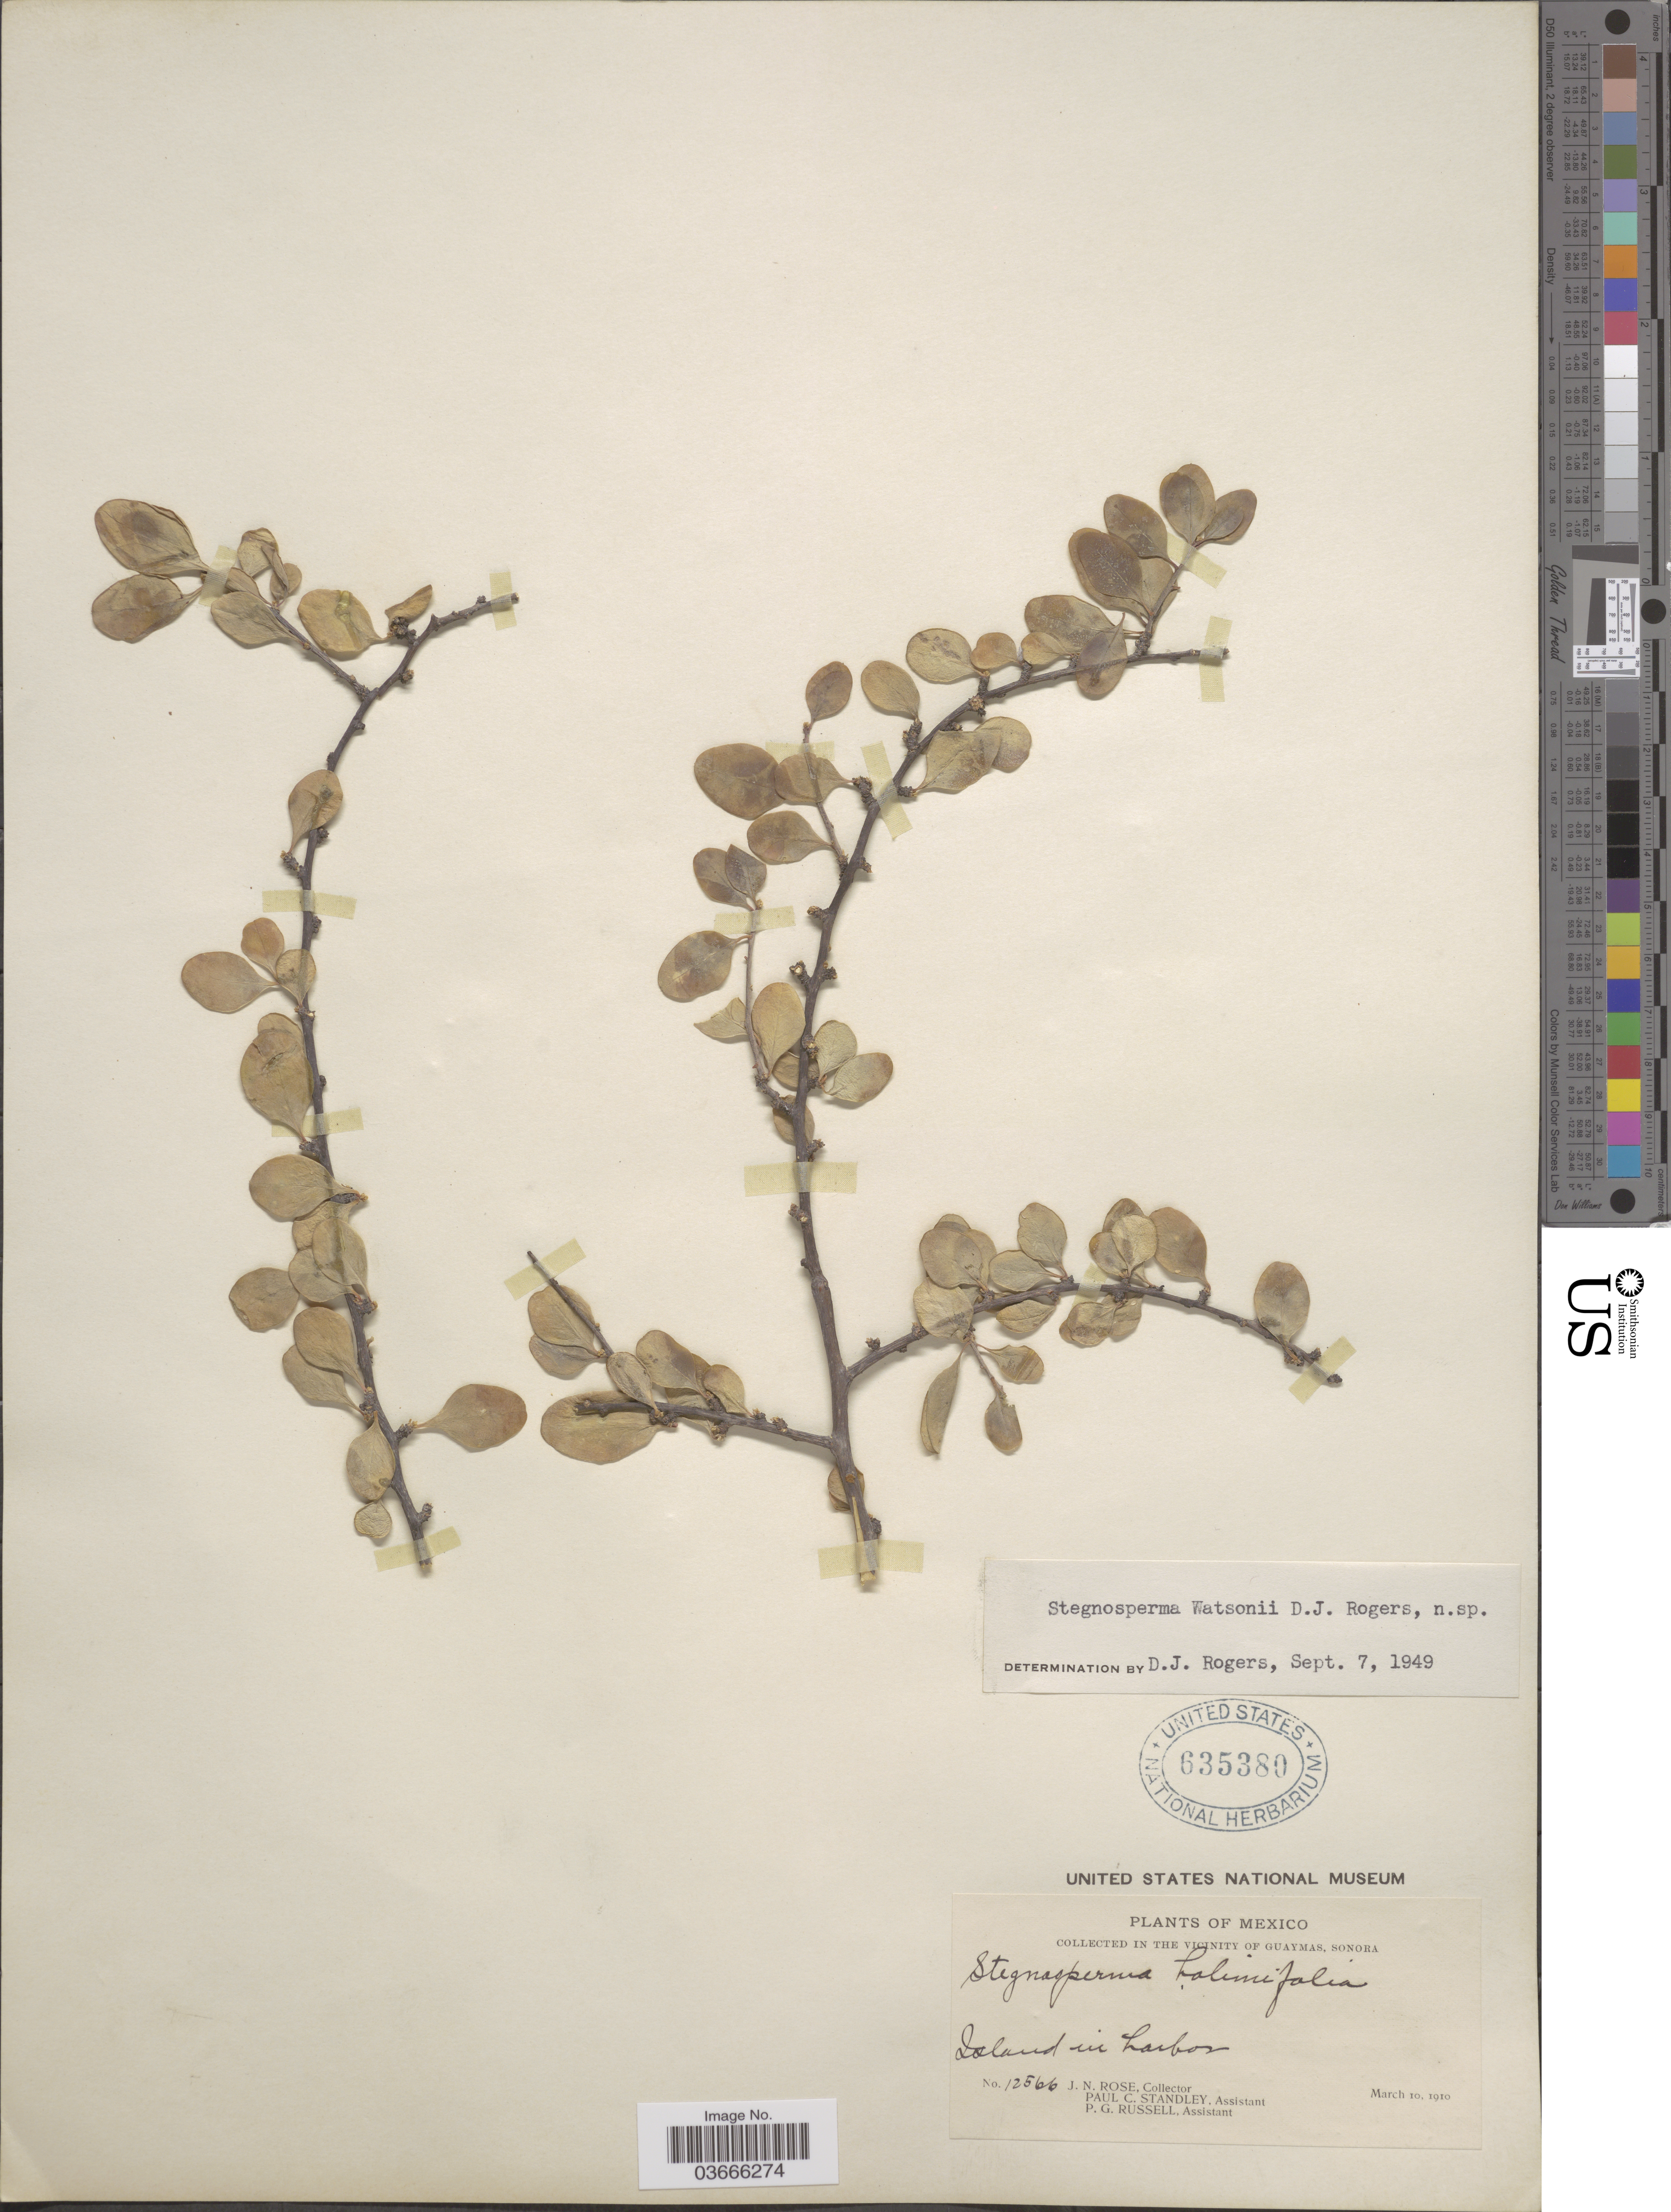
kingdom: Plantae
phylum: Tracheophyta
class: Magnoliopsida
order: Caryophyllales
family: Stegnospermataceae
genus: Stegnosperma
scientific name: Stegnosperma watsonii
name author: D.J. Rogers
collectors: J. N. Rose, P. C. Standley & P. G. Russell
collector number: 12566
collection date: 1910-03-10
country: Mexico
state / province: Sonora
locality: In the vicinity of Guaymas. Island in harbor.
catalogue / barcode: US 635380